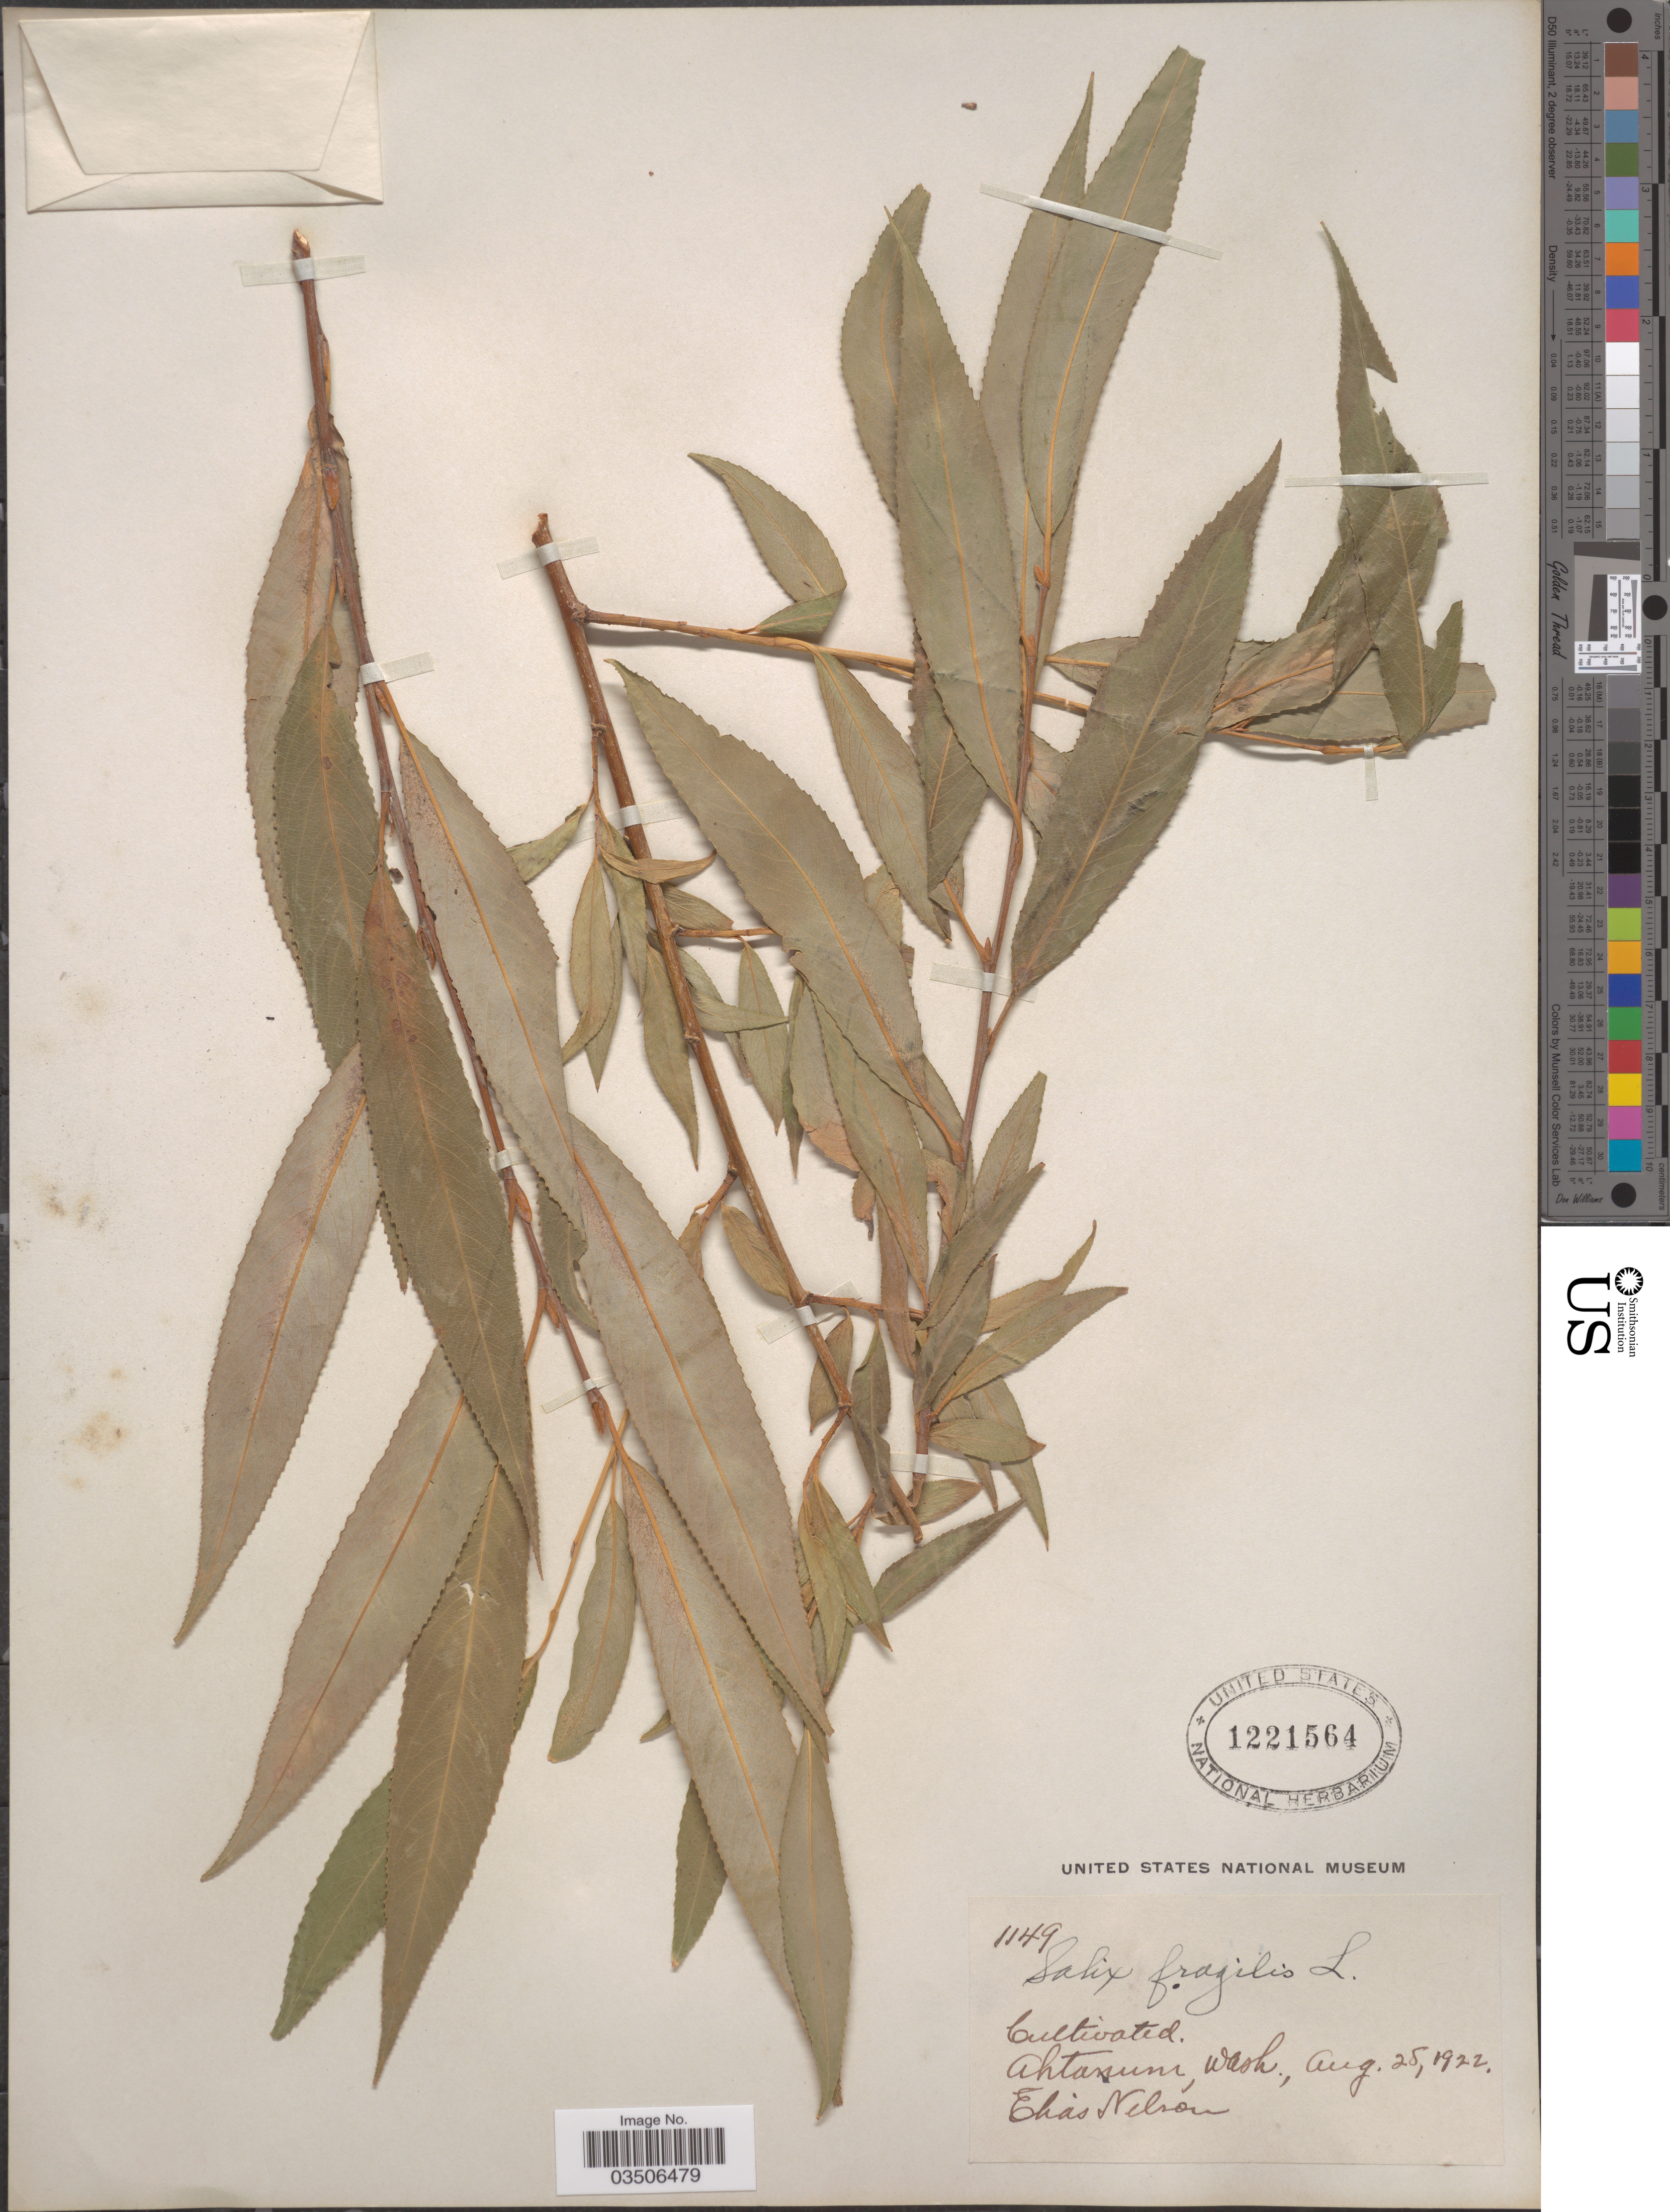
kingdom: Plantae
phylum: Tracheophyta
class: Magnoliopsida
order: Malpighiales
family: Salicaceae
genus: Salix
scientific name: Salix fragilis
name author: L.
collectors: E. Nelson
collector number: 1149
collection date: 1922-08-25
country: United States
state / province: Washington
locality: Ahtanum.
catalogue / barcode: US 1221564